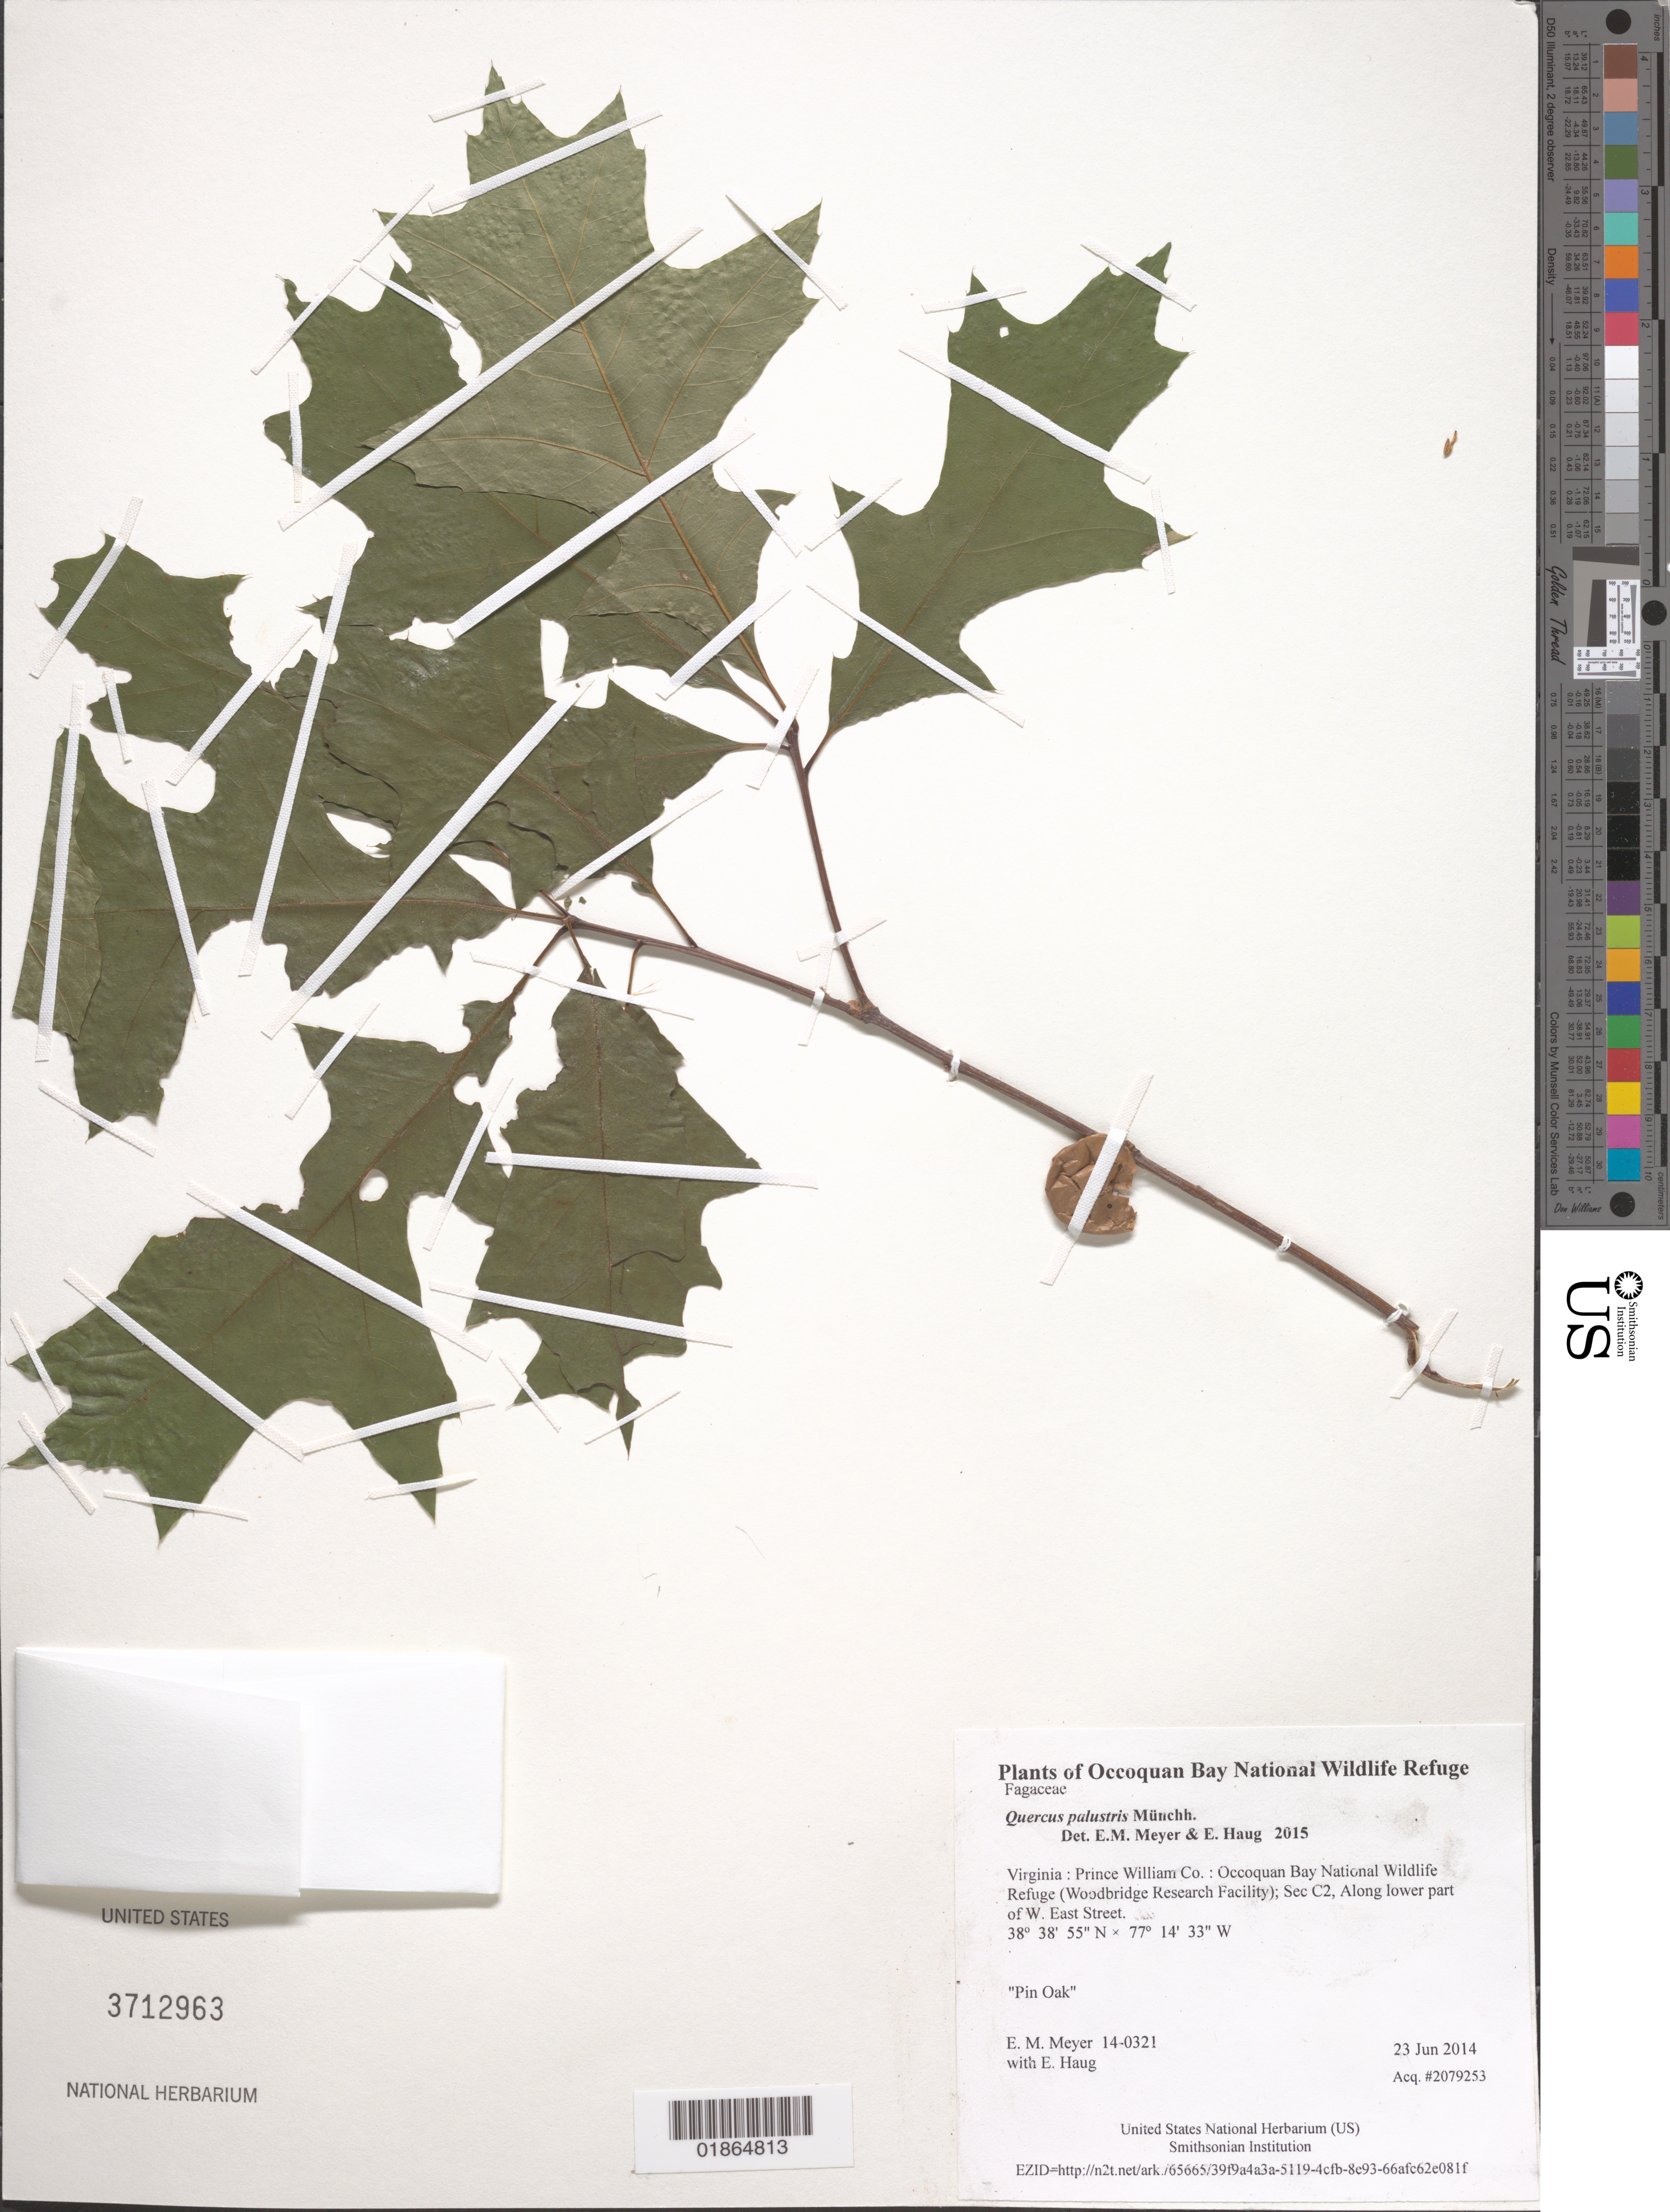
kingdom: Plantae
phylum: Tracheophyta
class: Magnoliopsida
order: Fagales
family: Fagaceae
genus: Quercus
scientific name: Quercus palustris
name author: Münchh.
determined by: Meyer, E. M.; Haug, E.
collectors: E. M. Meyer & E. Haug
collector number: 14-0321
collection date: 2014-06-23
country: United States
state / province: Virginia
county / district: Prince William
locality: Occoquan Bay National Wildlife Refuge (Woodbridge Research Facility); Sec C2, Along lower part of W. East Street.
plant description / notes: Pin Oak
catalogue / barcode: US 3712963